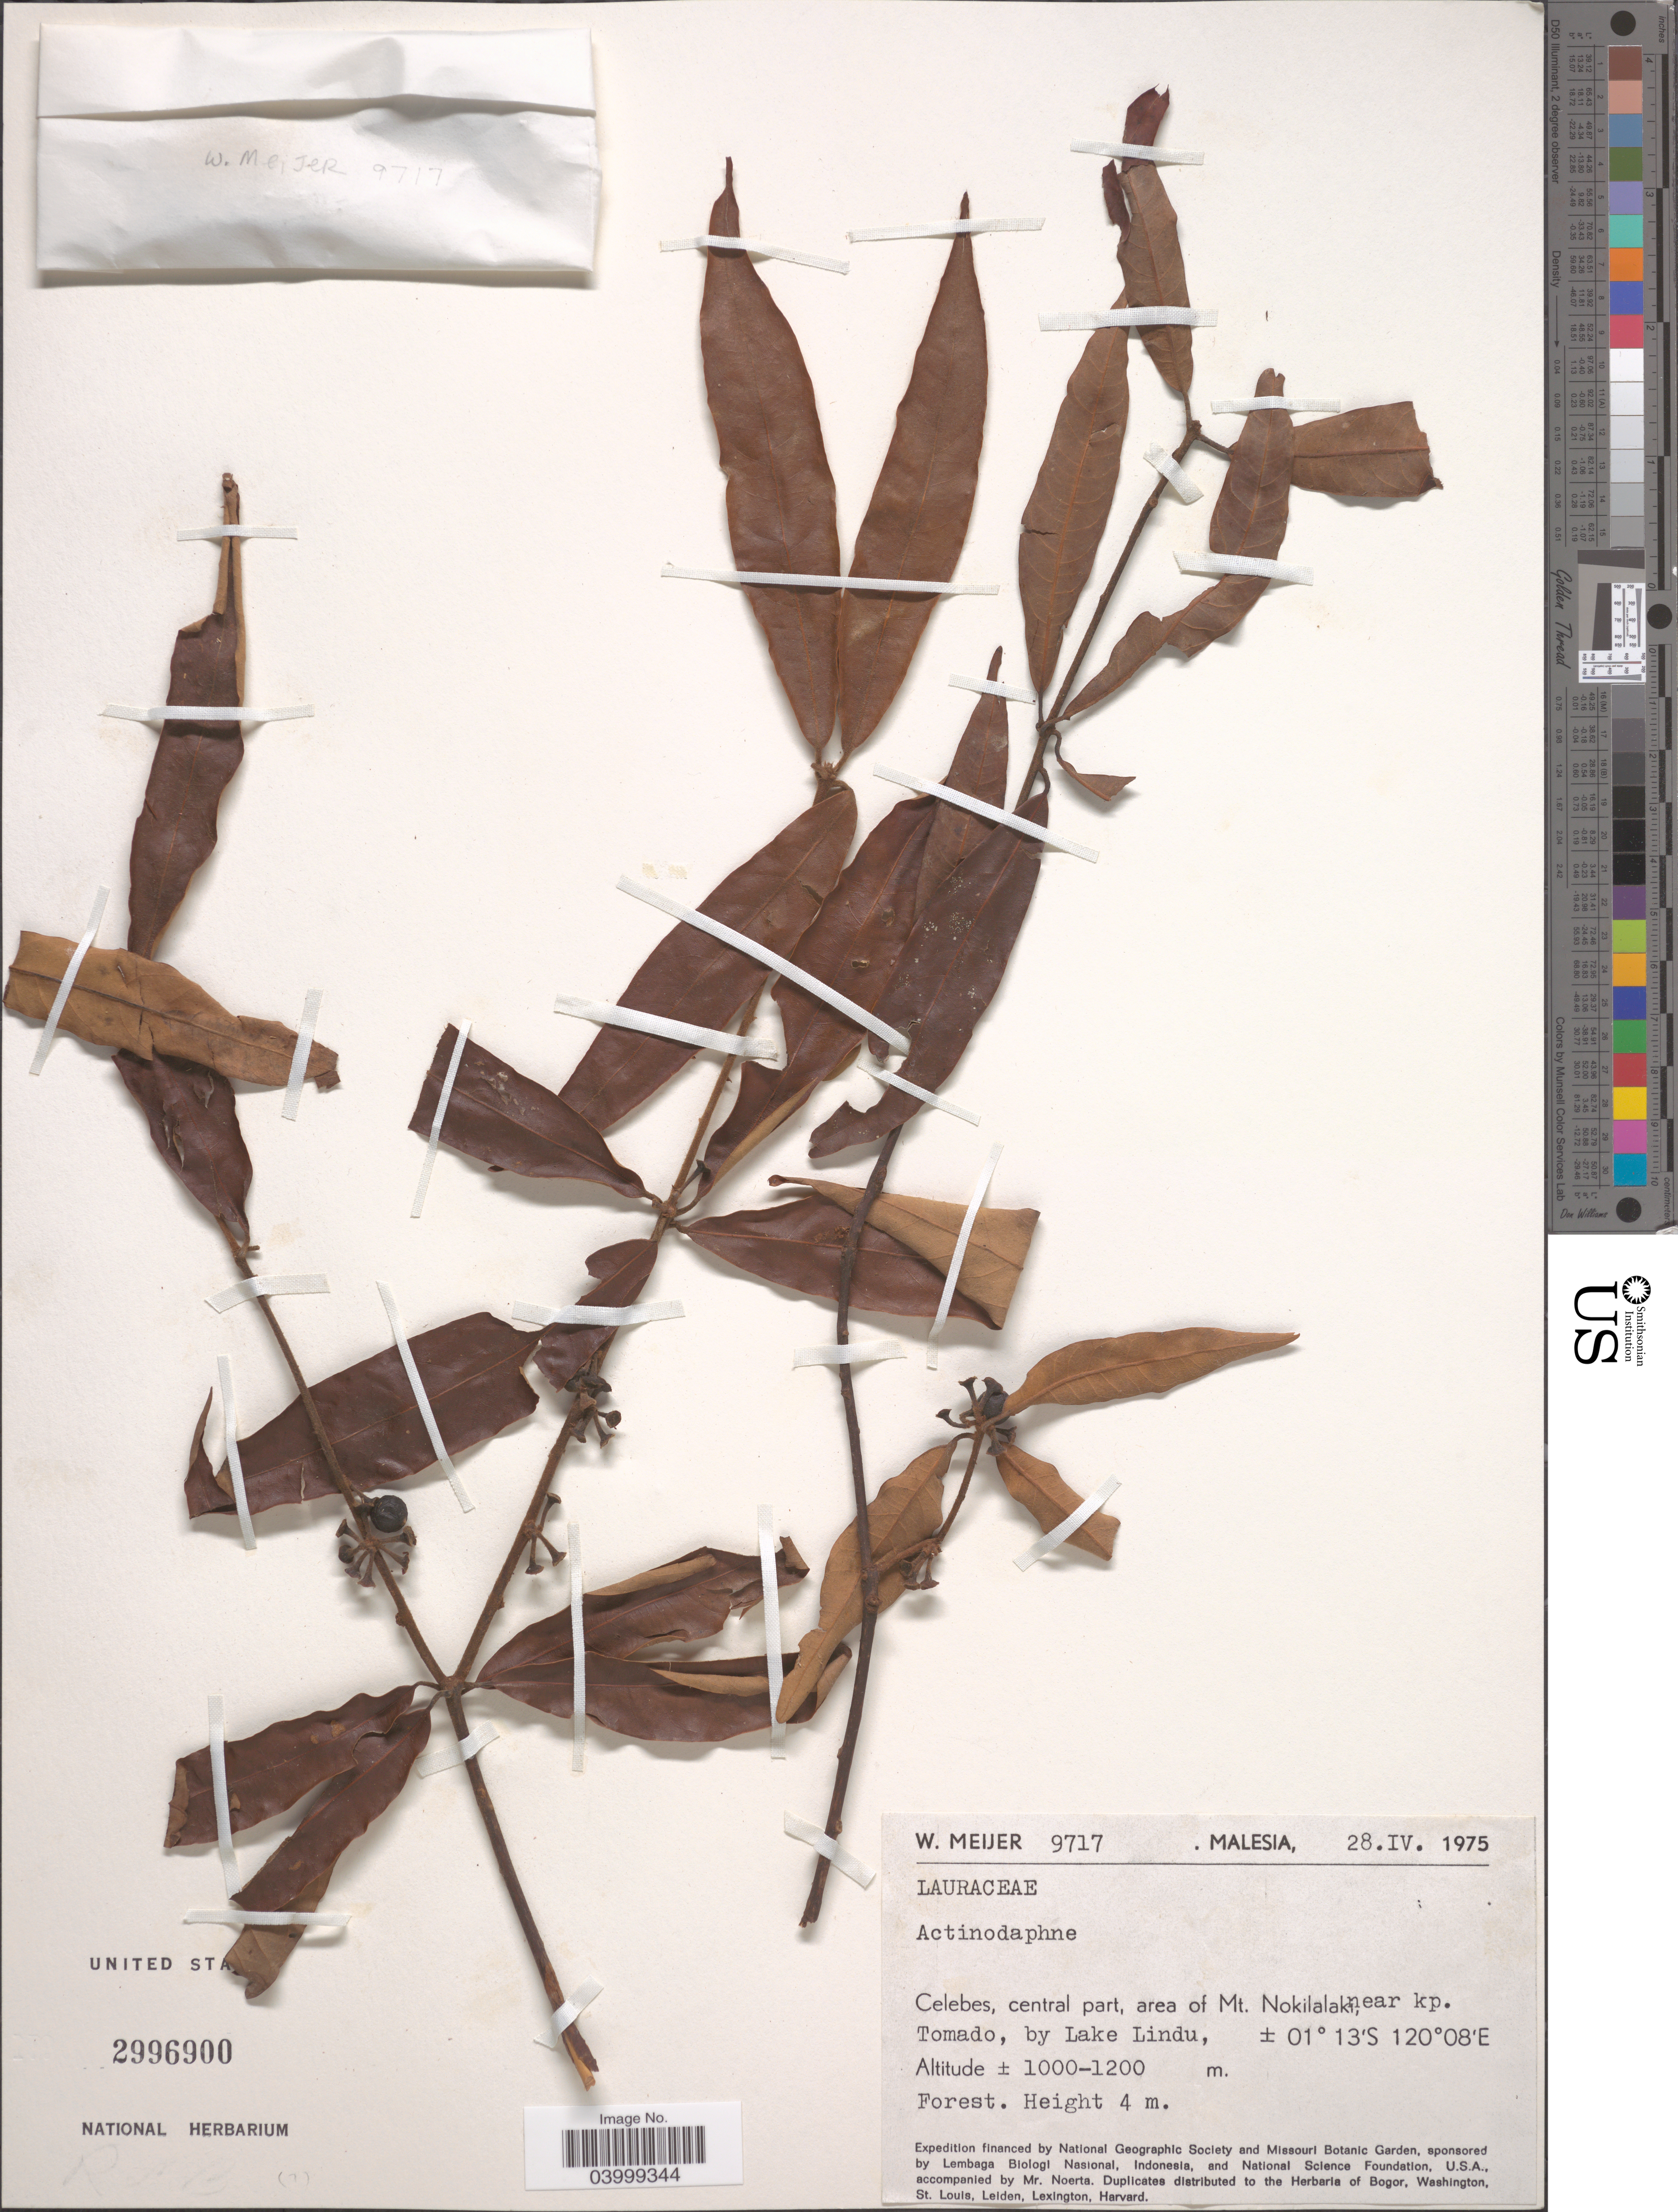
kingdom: Plantae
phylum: Tracheophyta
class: Magnoliopsida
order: Laurales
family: Lauraceae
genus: Actinodaphne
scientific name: Actinodaphne sp.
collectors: W. Meijer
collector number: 9717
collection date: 1975-04-28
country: Malaysia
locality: Malesia. Celebes, central part, area of Mt. Nokilalaki, near kp. Tomado, by Lake Lindu.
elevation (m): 1000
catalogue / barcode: US 2996900